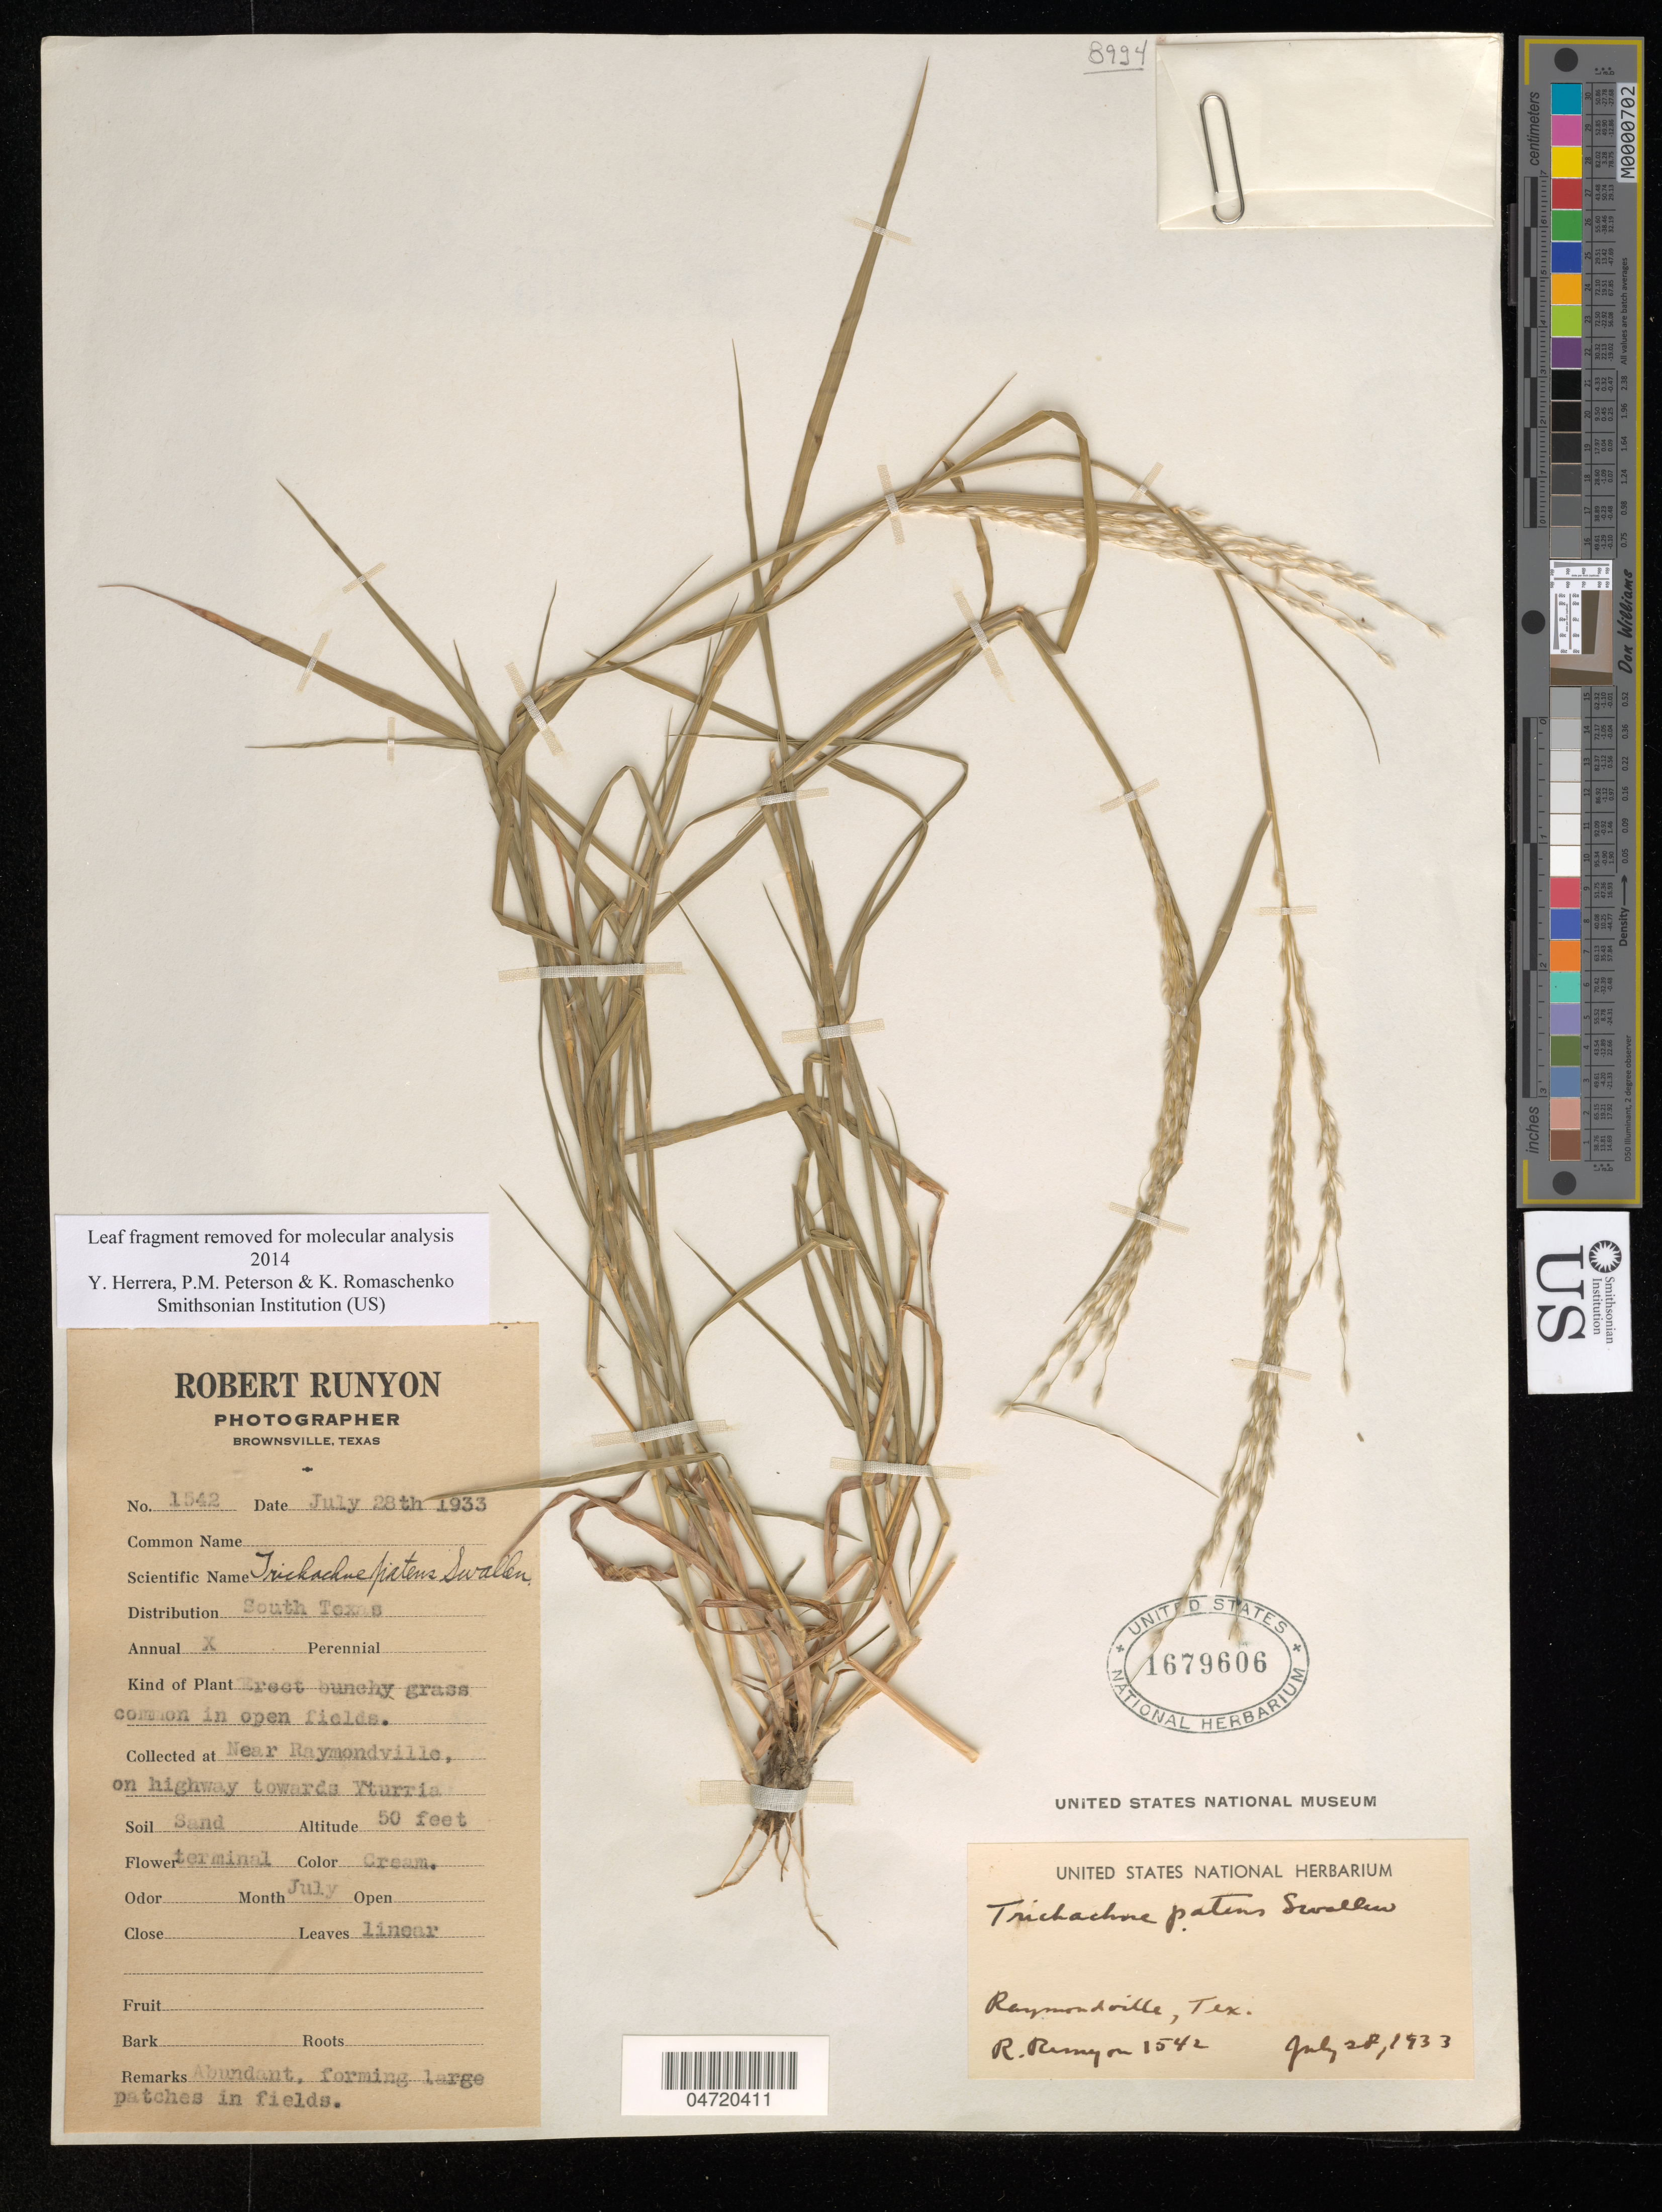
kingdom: Plantae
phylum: Tracheophyta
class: Liliopsida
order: Poales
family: Poaceae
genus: Trichachne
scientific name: Trichachne patens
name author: Swallen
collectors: R. Runyon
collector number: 1542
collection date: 1933-07-28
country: United States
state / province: Texas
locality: South Texas. Near Raymondville, on highway towards Yturria.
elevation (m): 15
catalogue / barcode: US 1679606